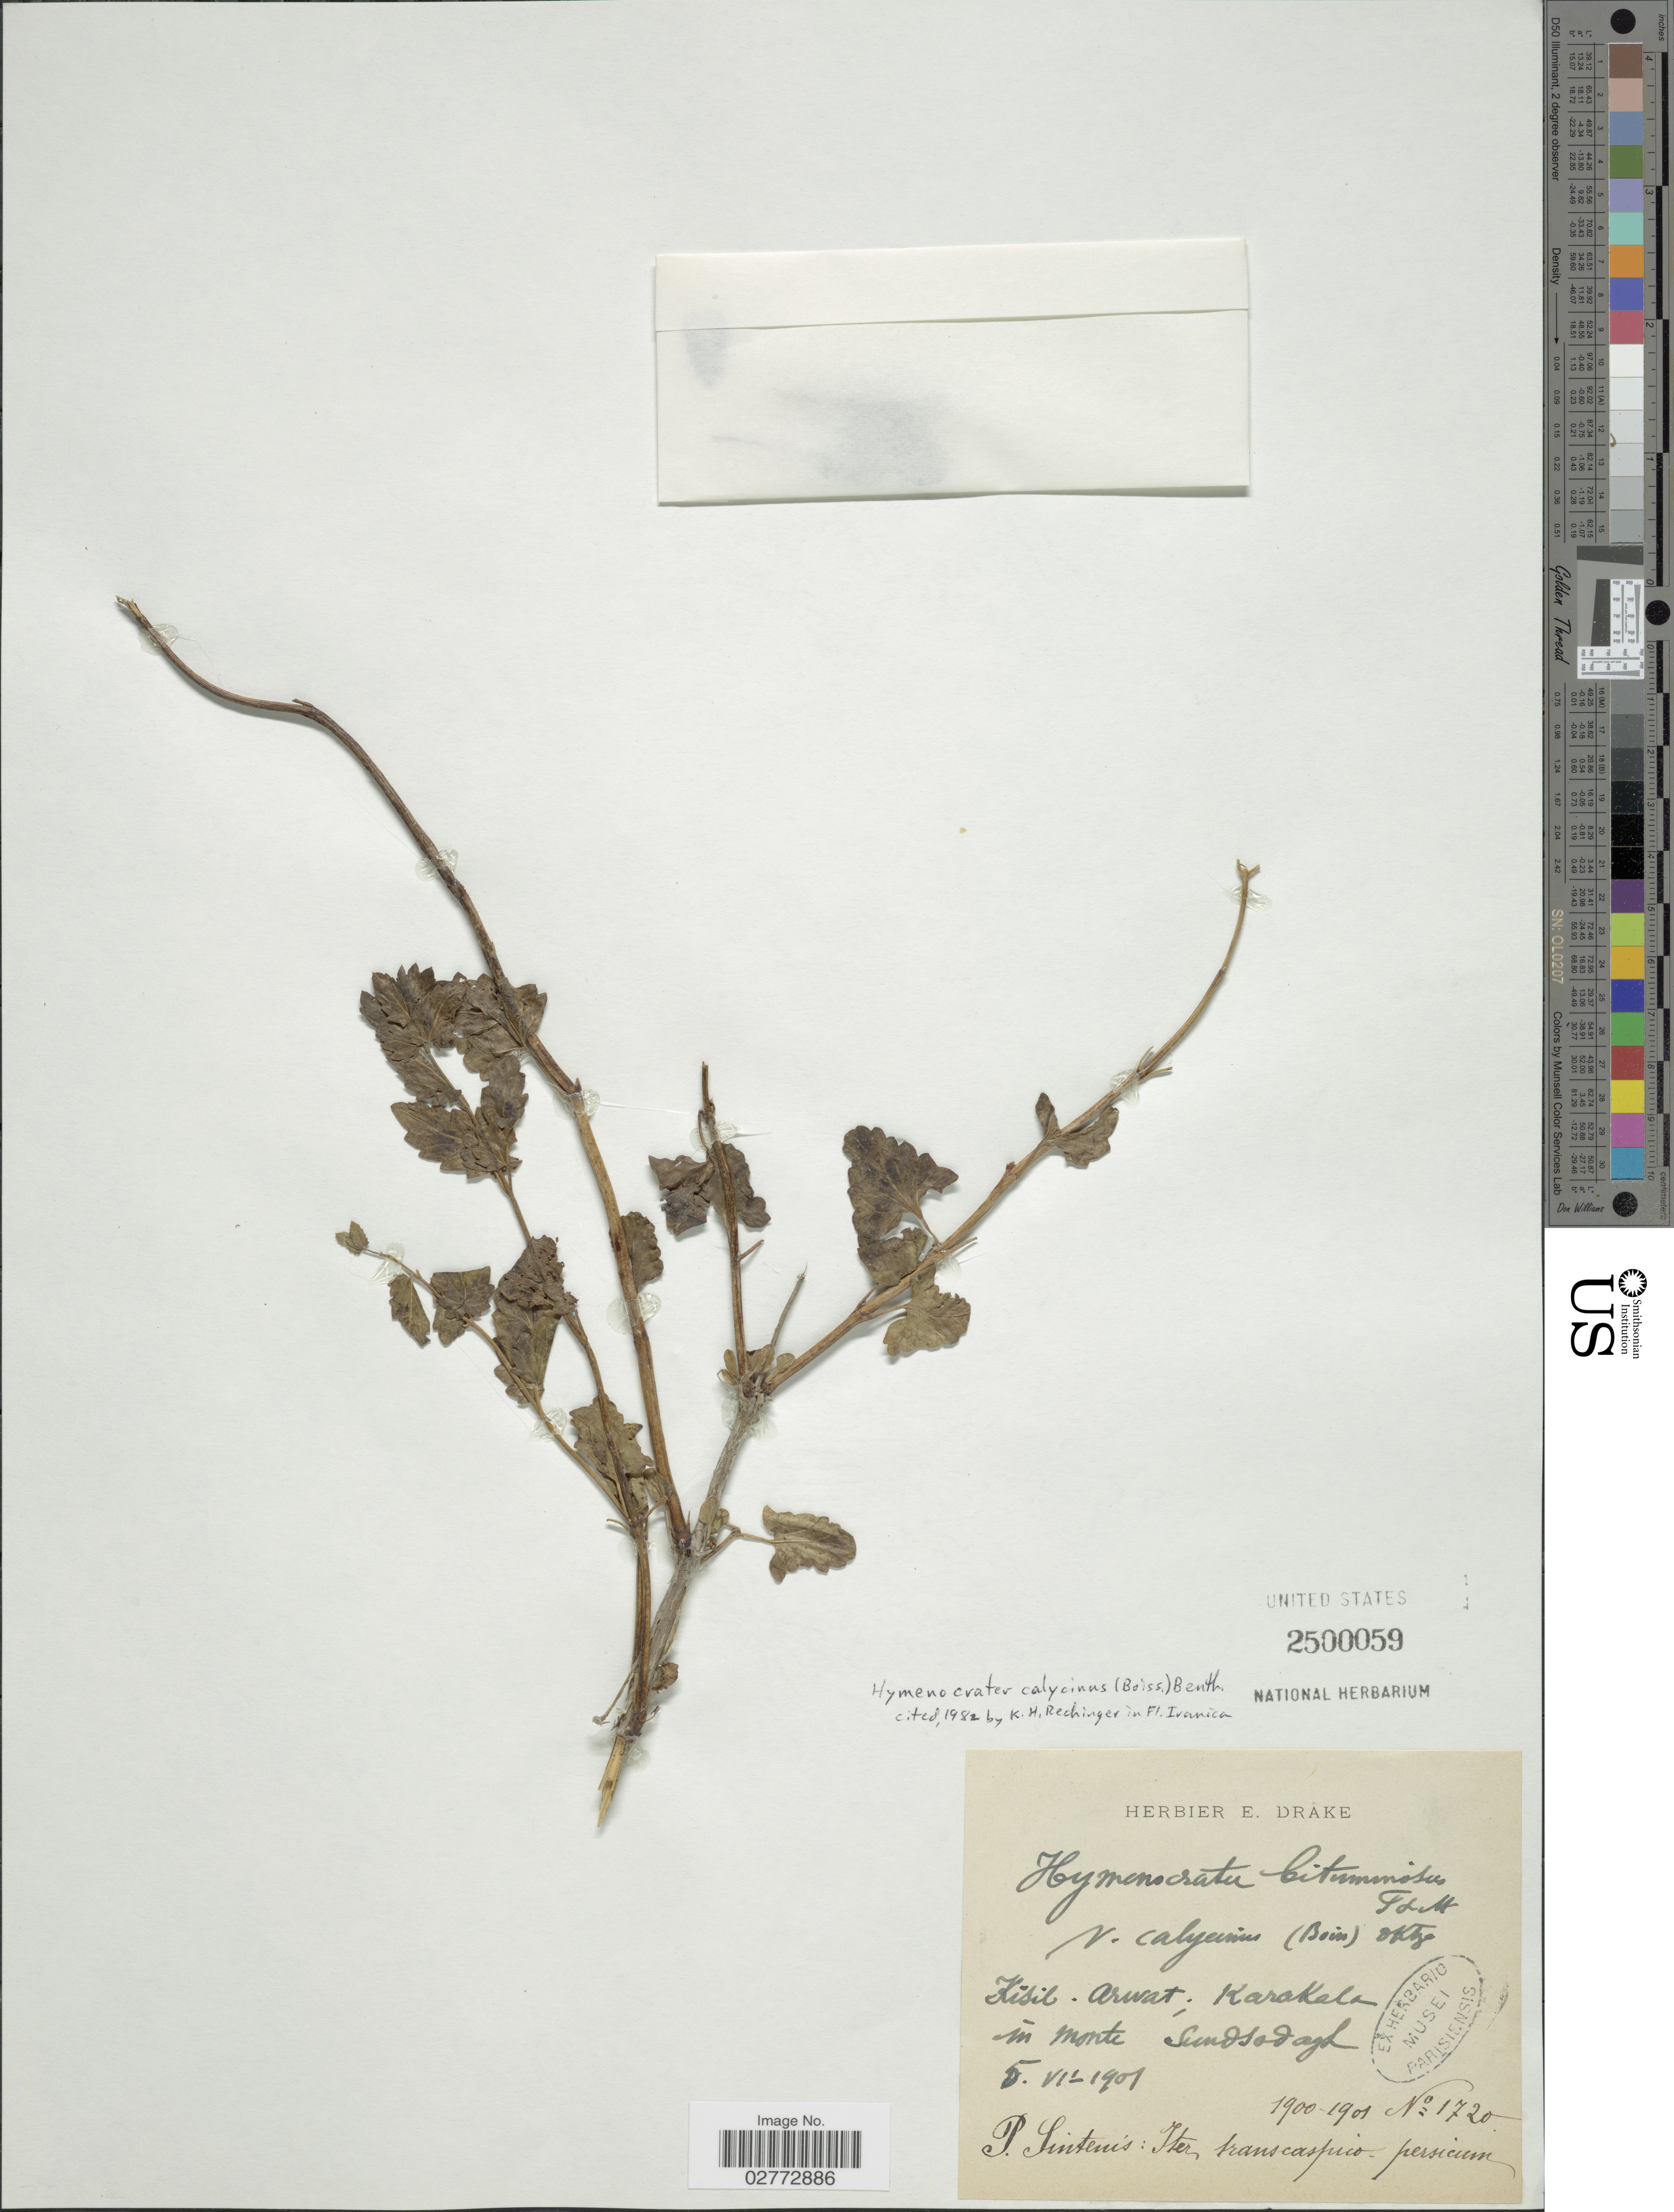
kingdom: Plantae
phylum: Tracheophyta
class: Magnoliopsida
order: Lamiales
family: Lamiaceae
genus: Hymenocrater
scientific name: Hymenocrater calycinus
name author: (Boiss.) Benth.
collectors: P. Sintenis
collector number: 1720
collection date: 1901-06-05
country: Turkmenistan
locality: Kisil. Arwat; Karakala in monte Sundsodagh Iter transcaspico persicum.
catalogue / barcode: US 2500059